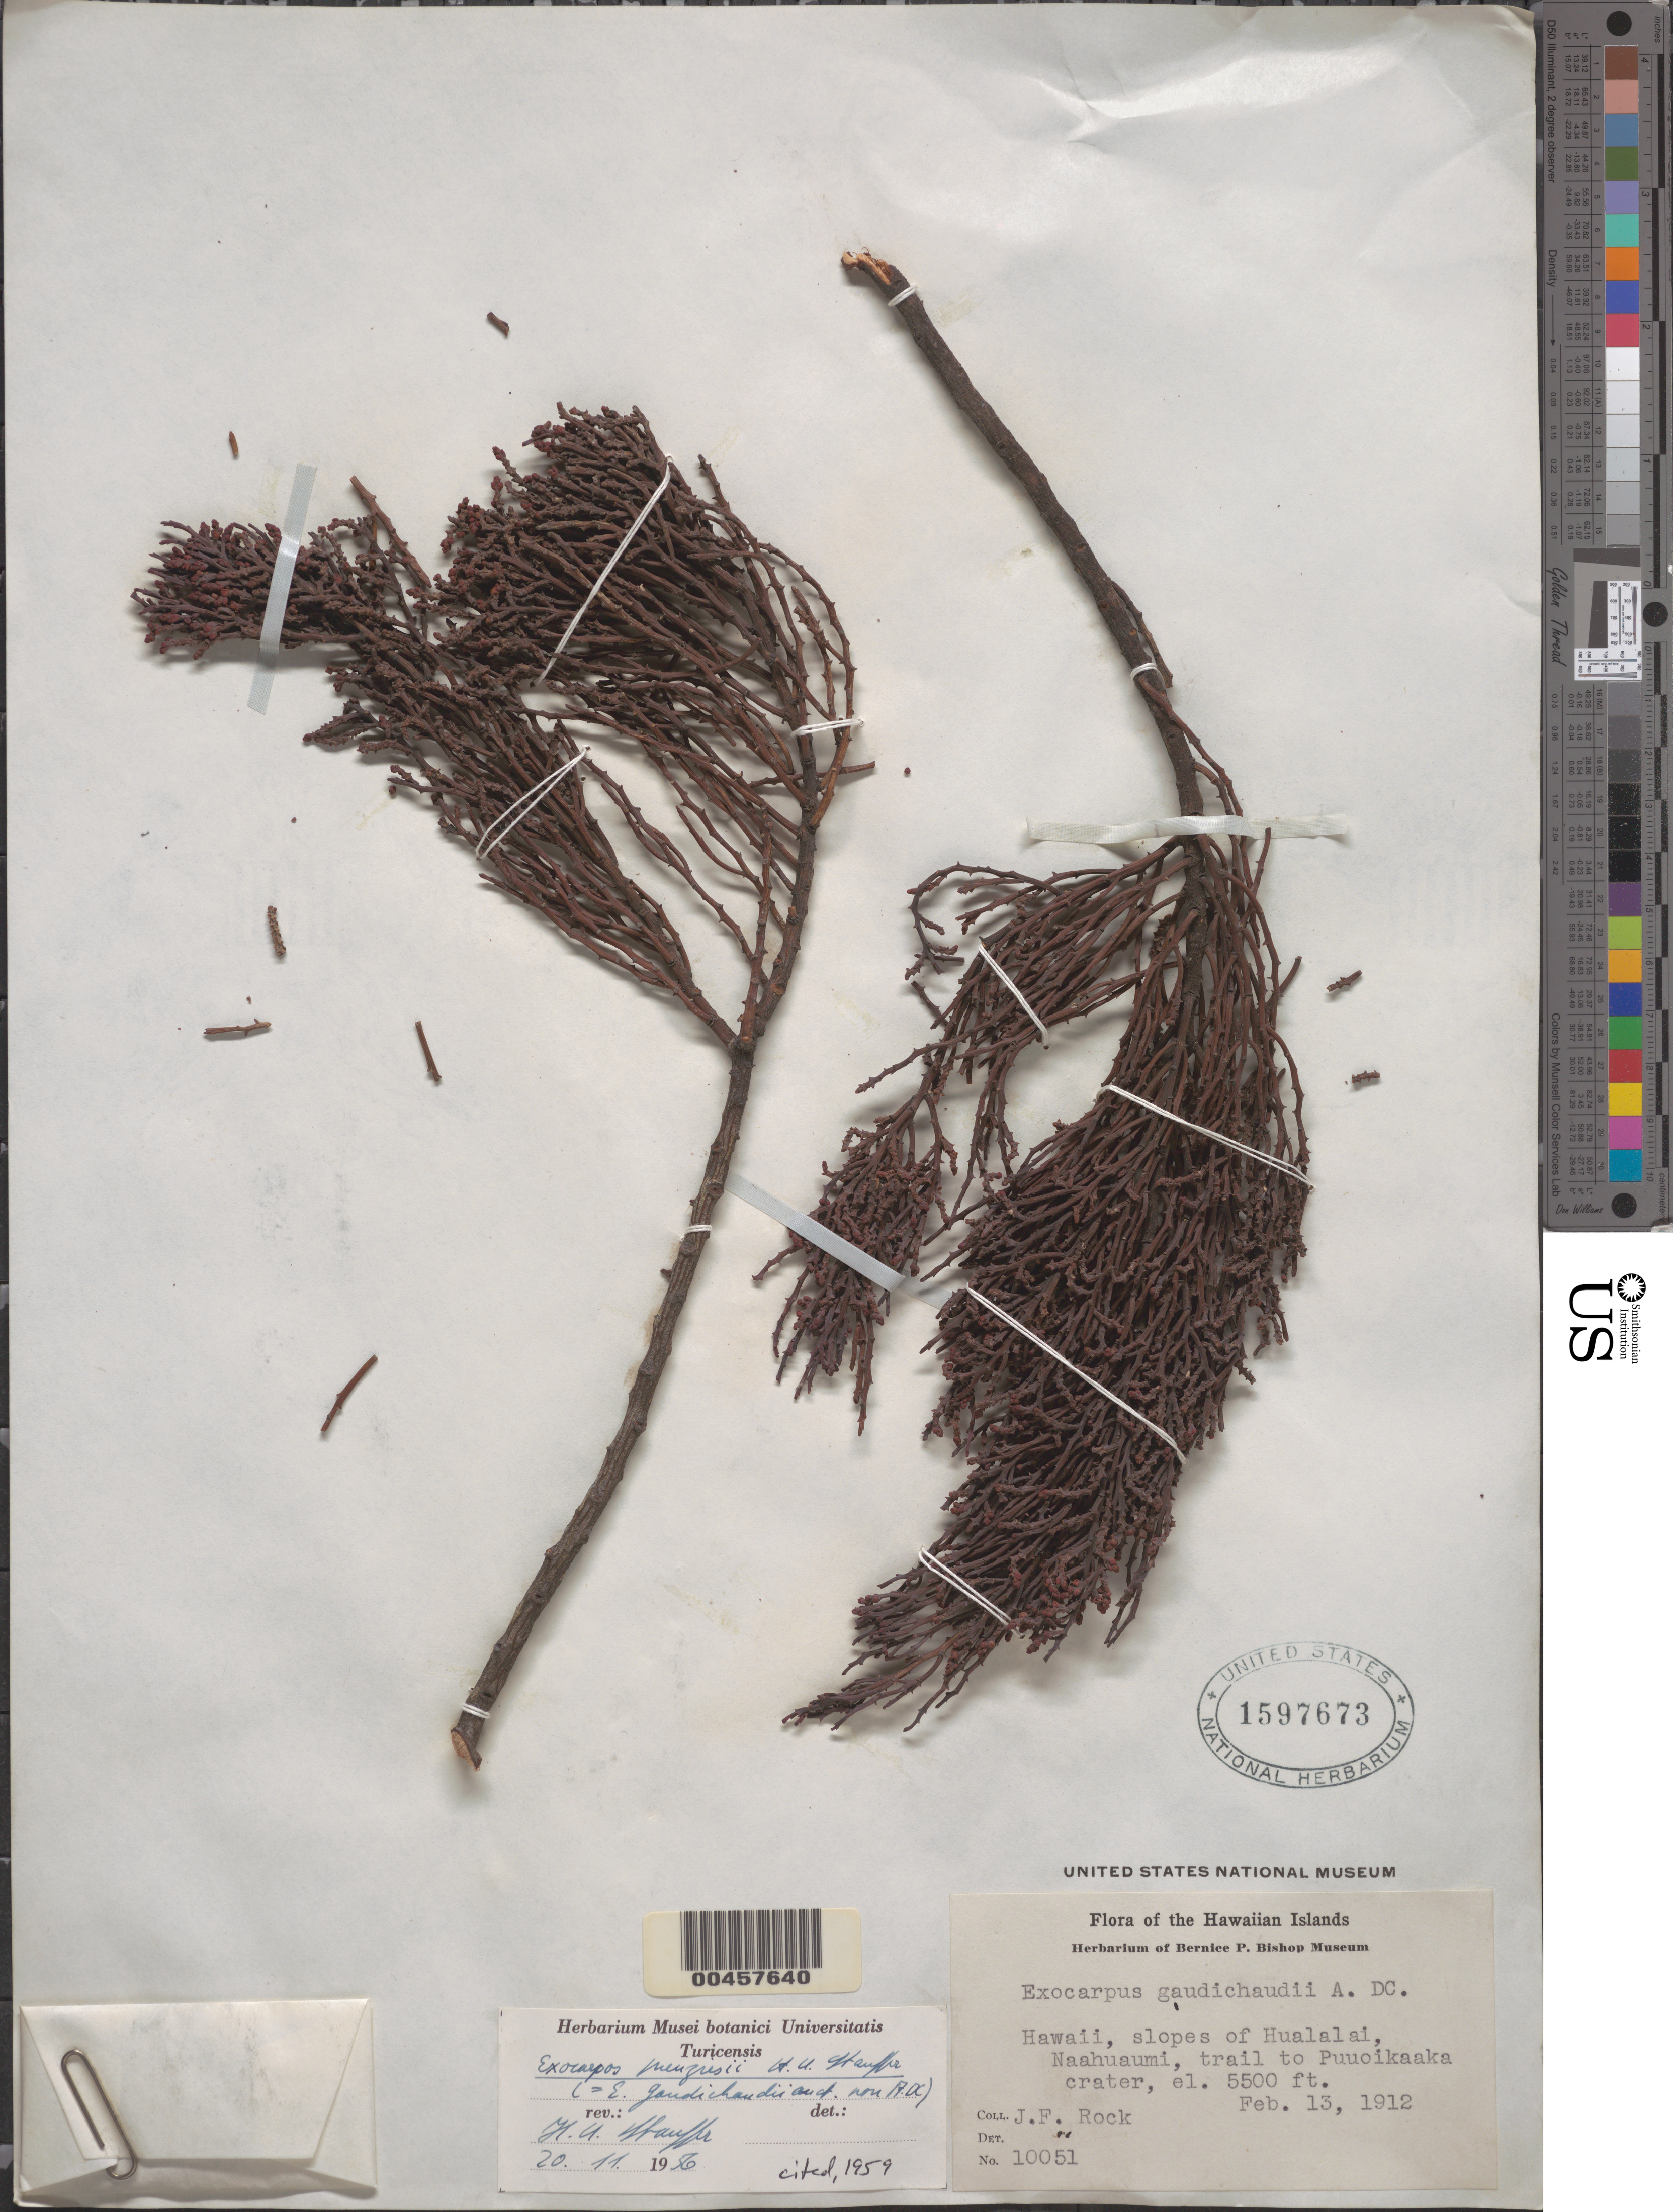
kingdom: Plantae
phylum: Tracheophyta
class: Magnoliopsida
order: Santalales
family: Santalaceae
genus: Exocarpos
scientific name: Exocarpos menziesii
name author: Stauffer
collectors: J. F. Rock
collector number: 10051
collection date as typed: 13 Feb 1912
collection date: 1912-02-13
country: United States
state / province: Hawaii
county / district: Hawaii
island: Hawaii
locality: Slopes of Hualalai, Naahuaumi, trail to Puuoikaaka crater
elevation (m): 1676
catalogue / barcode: US 1597673